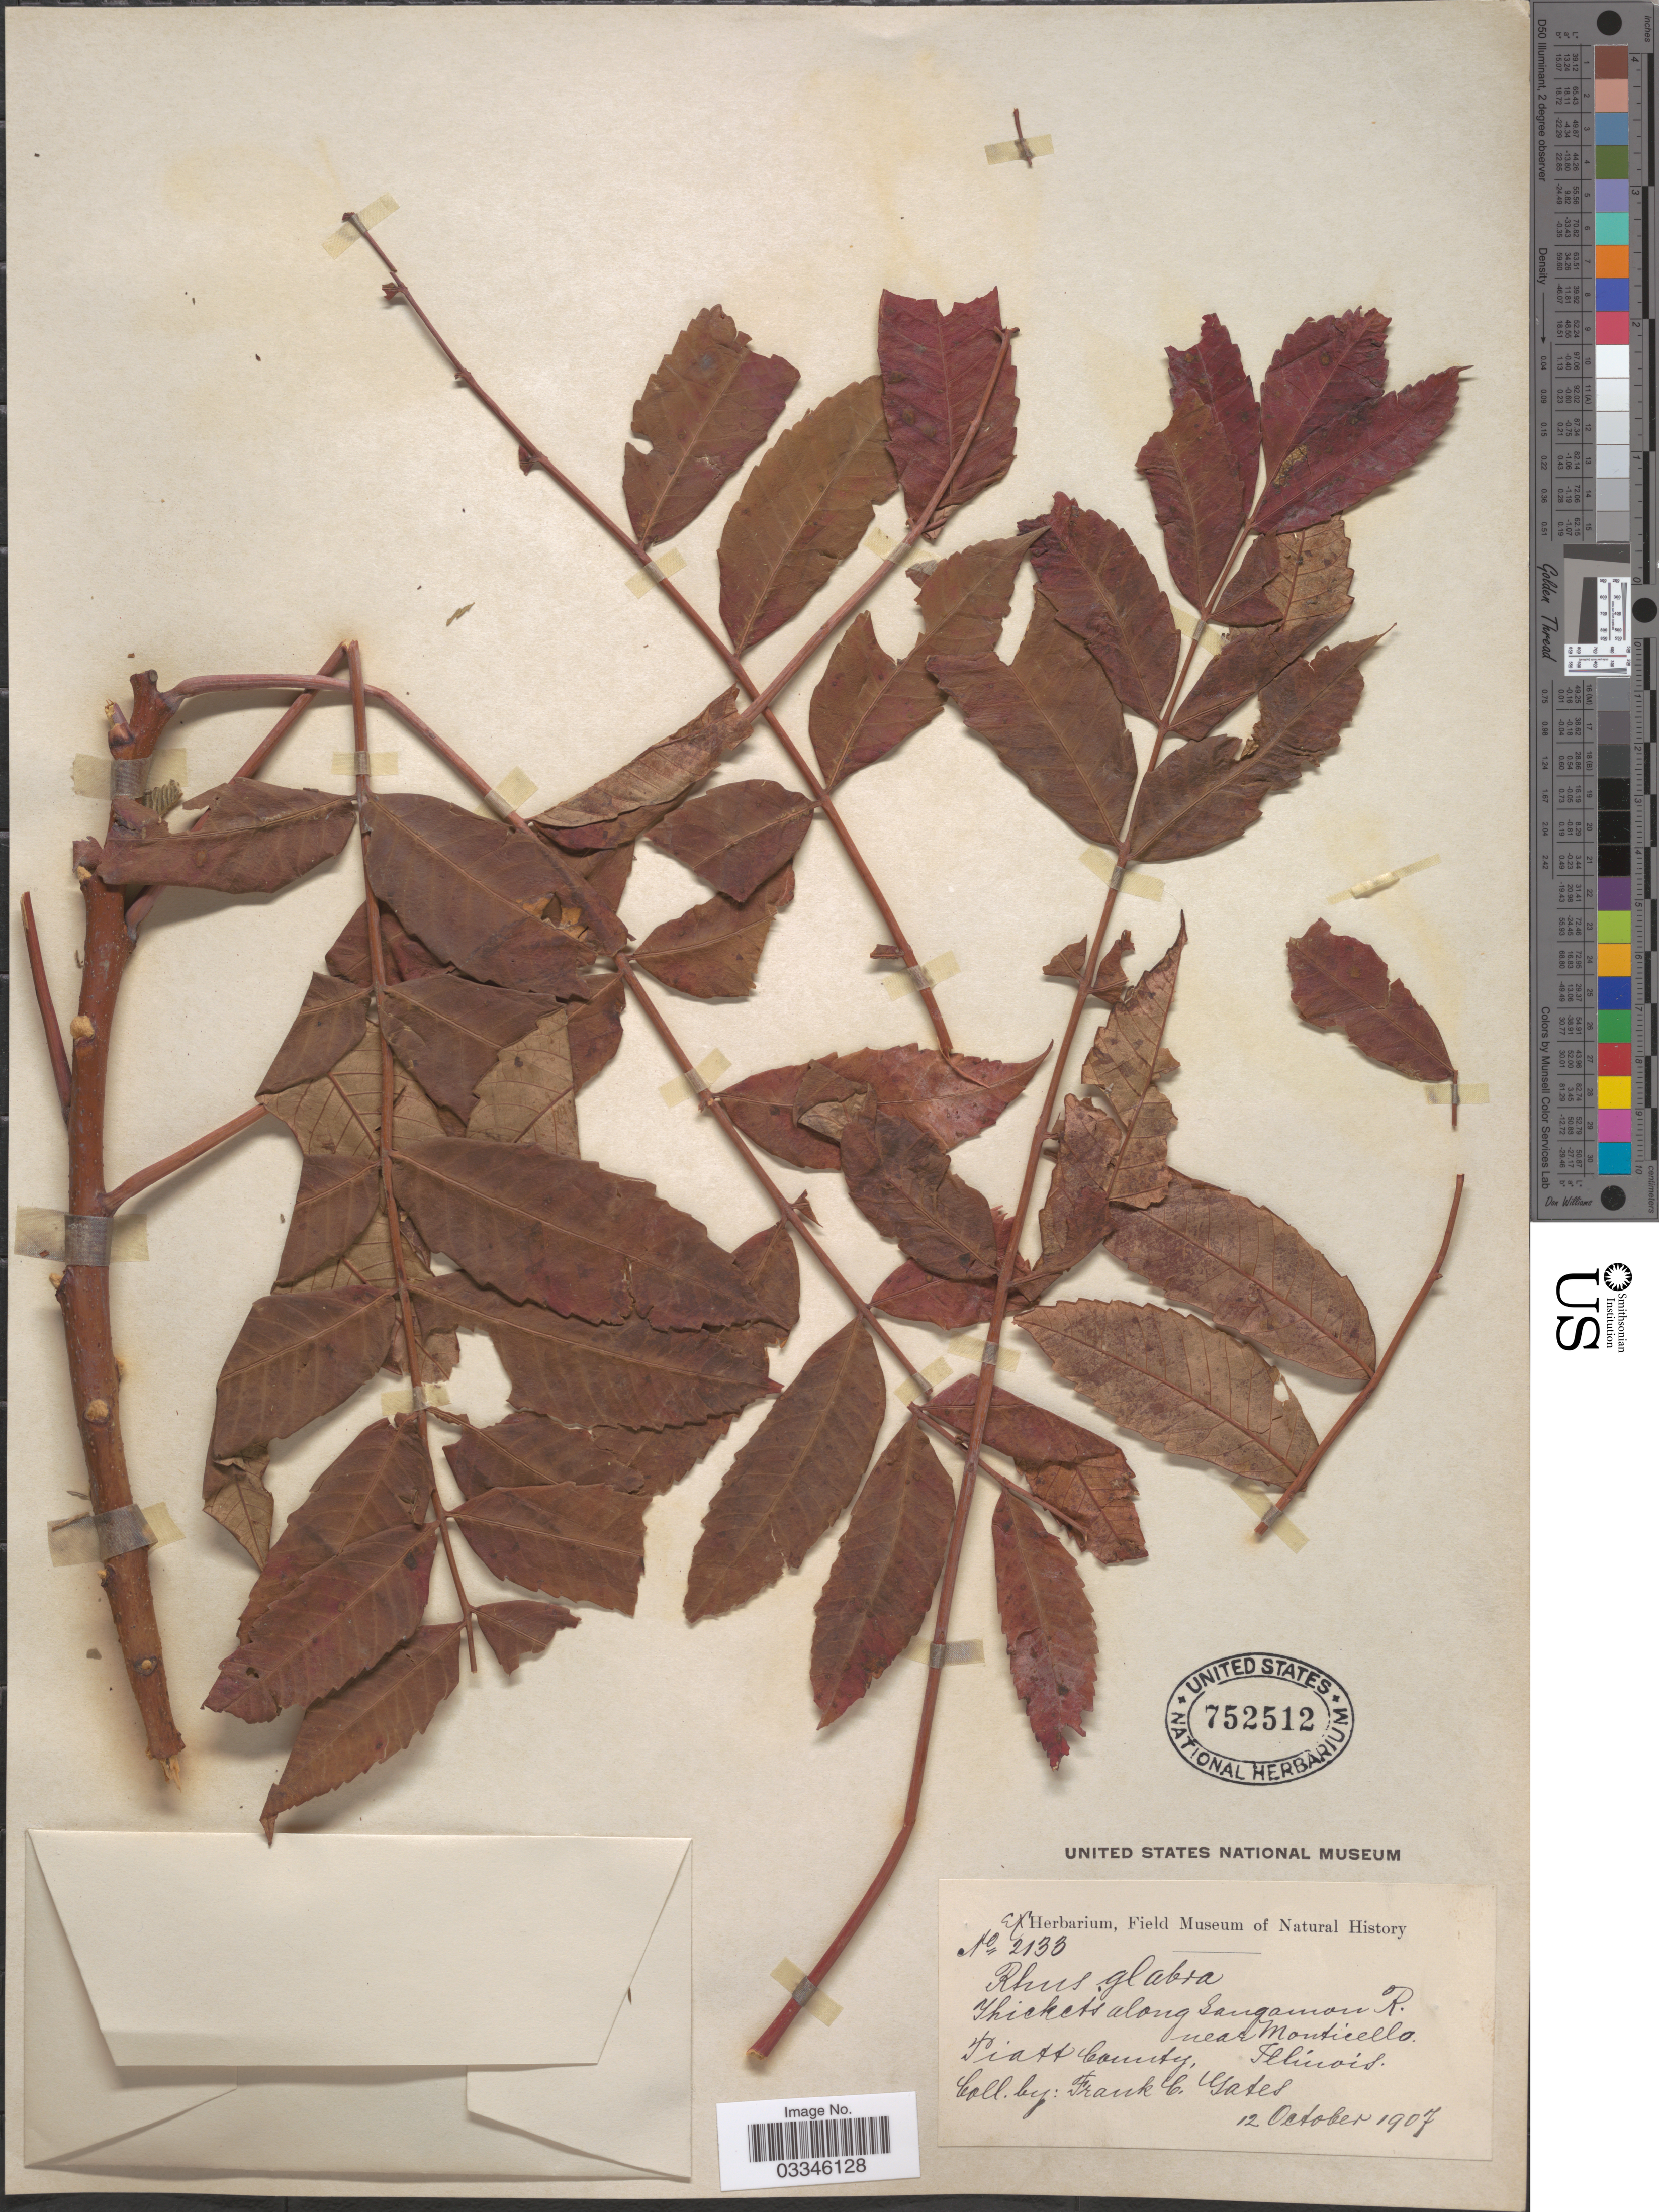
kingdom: Plantae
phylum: Tracheophyta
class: Magnoliopsida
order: Sapindales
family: Anacardiaceae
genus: Rhus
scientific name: Rhus glabra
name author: L.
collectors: F. C. Gates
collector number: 2133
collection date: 1907-10-12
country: United States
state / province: Illinois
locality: Thickets along Sangamon R. near Monticello. Piatt County.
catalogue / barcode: US 752512